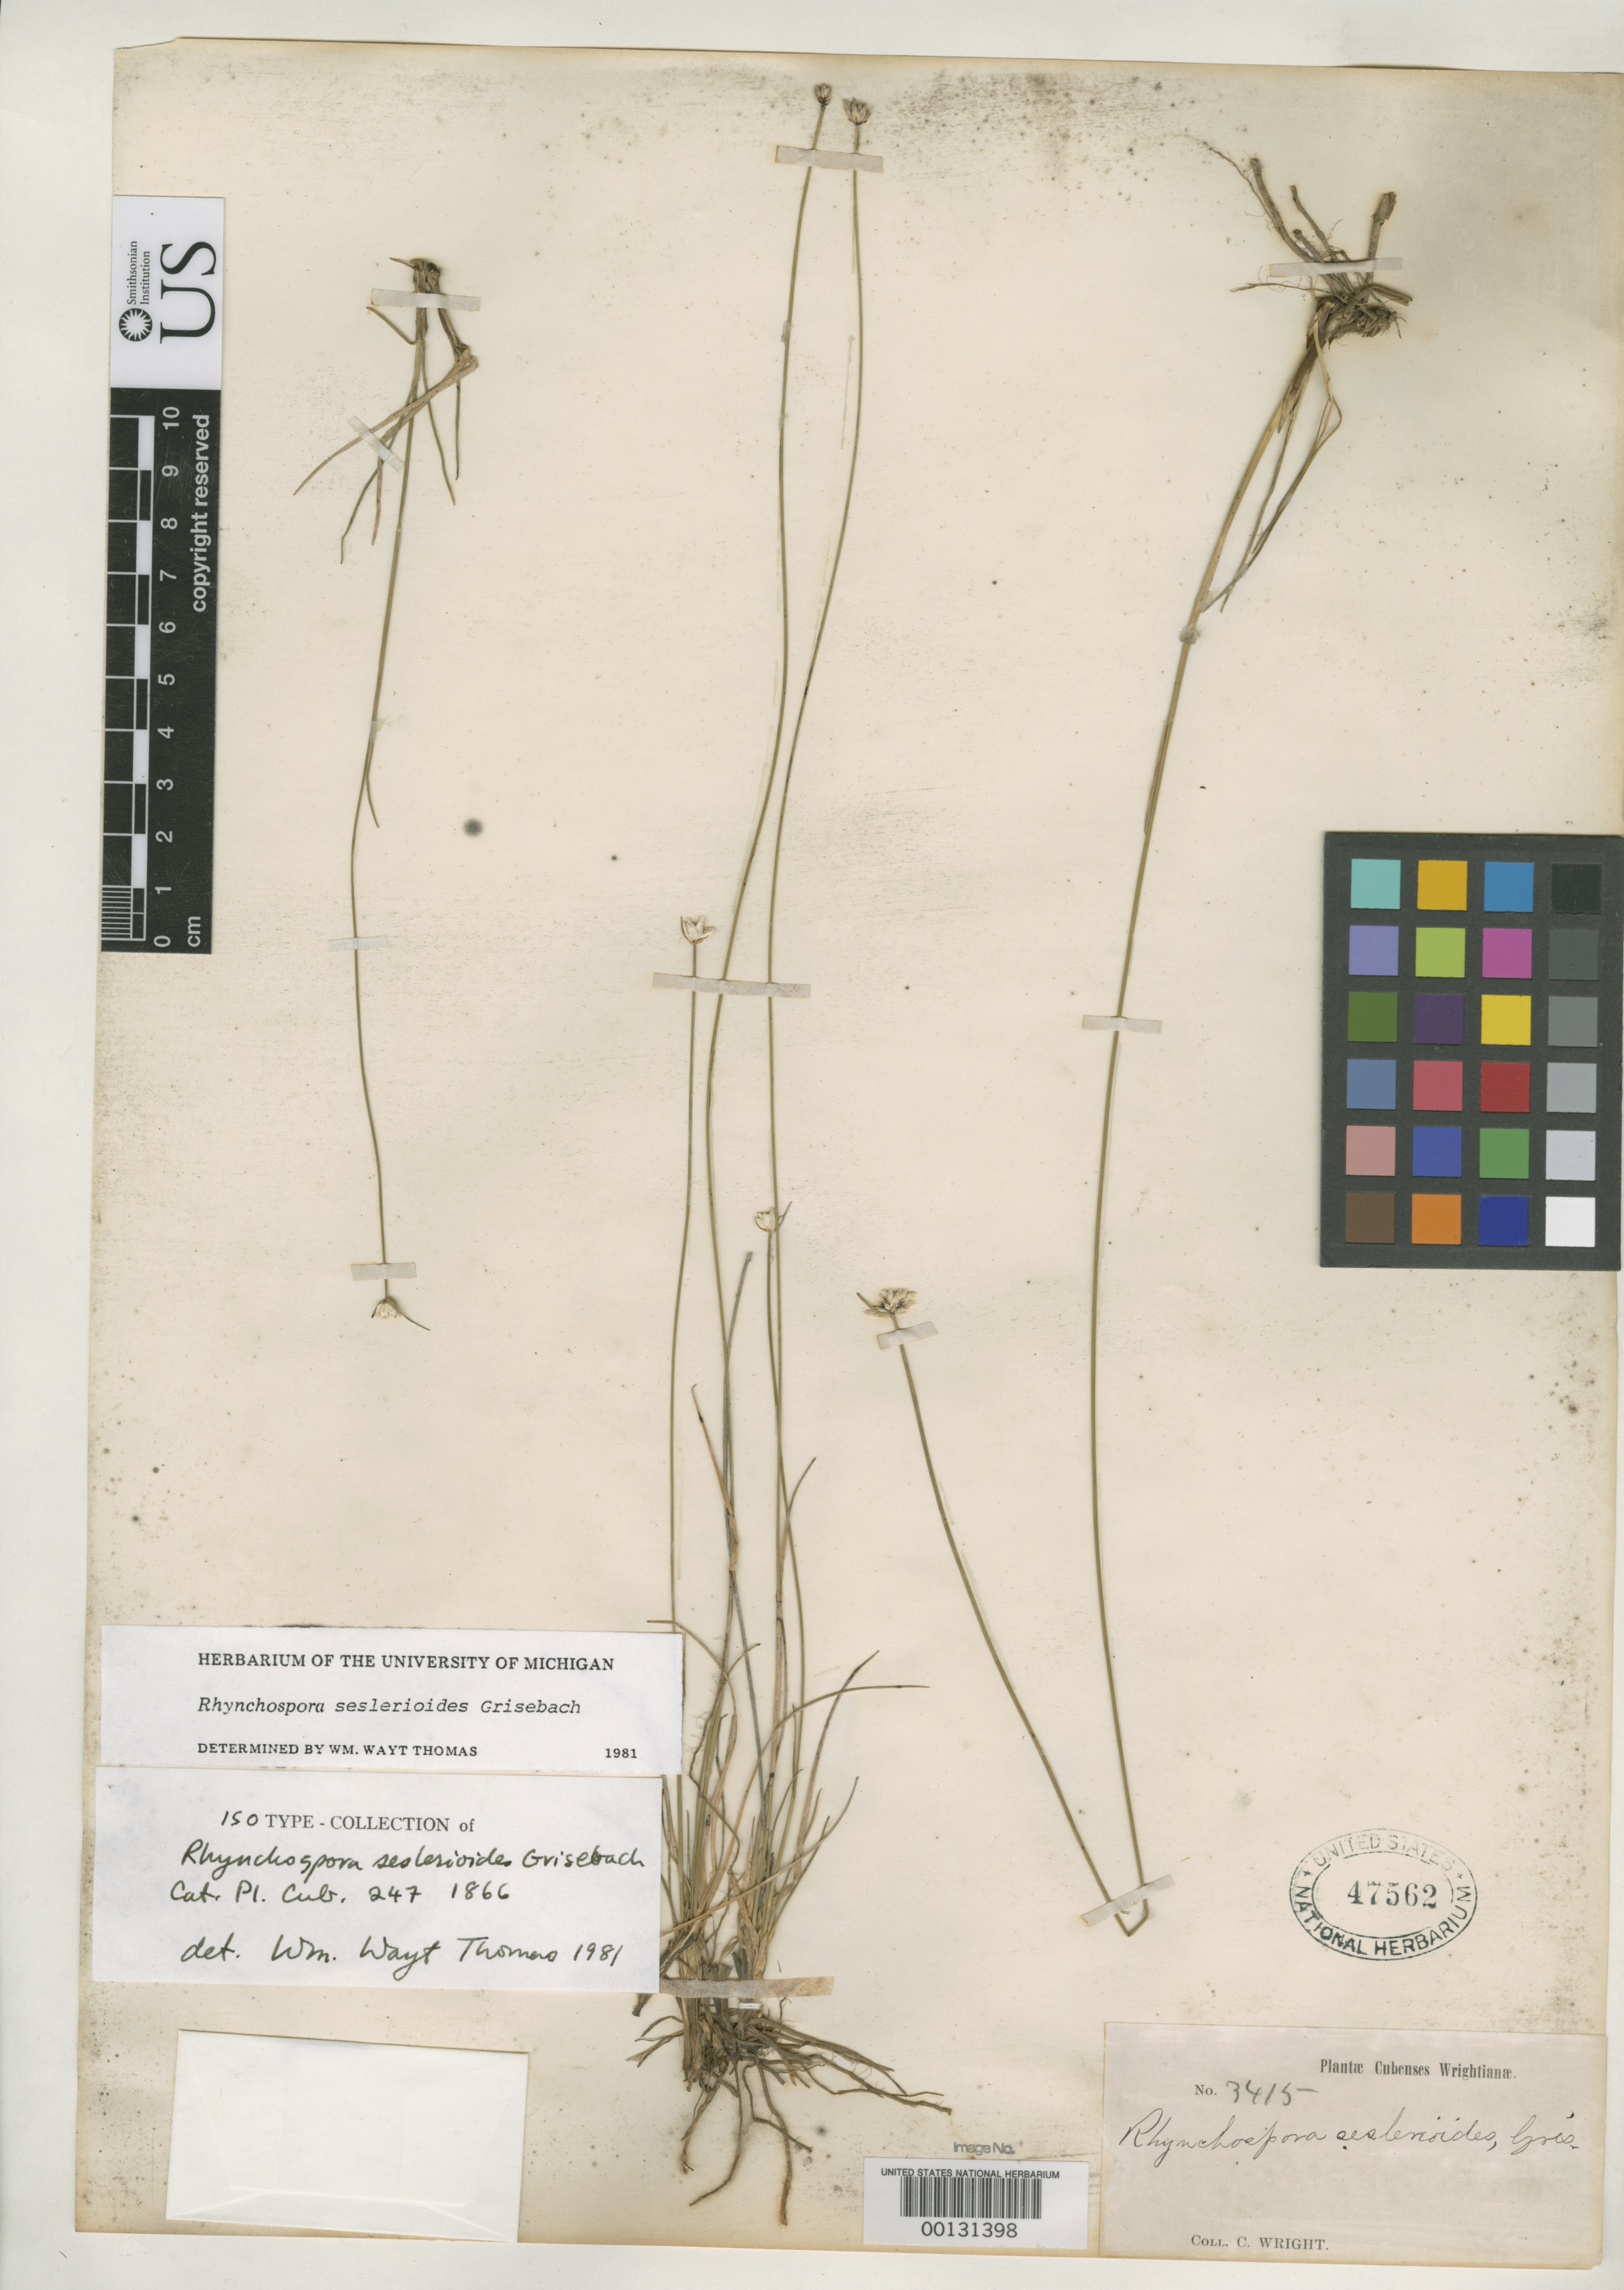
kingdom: Plantae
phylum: Tracheophyta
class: Liliopsida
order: Poales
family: Cyperaceae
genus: Rhynchospora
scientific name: Rhynchospora seslerioides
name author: Griseb.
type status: Isotype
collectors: C. Wright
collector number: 3415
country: Cuba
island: Greater Antilles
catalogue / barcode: US 47562